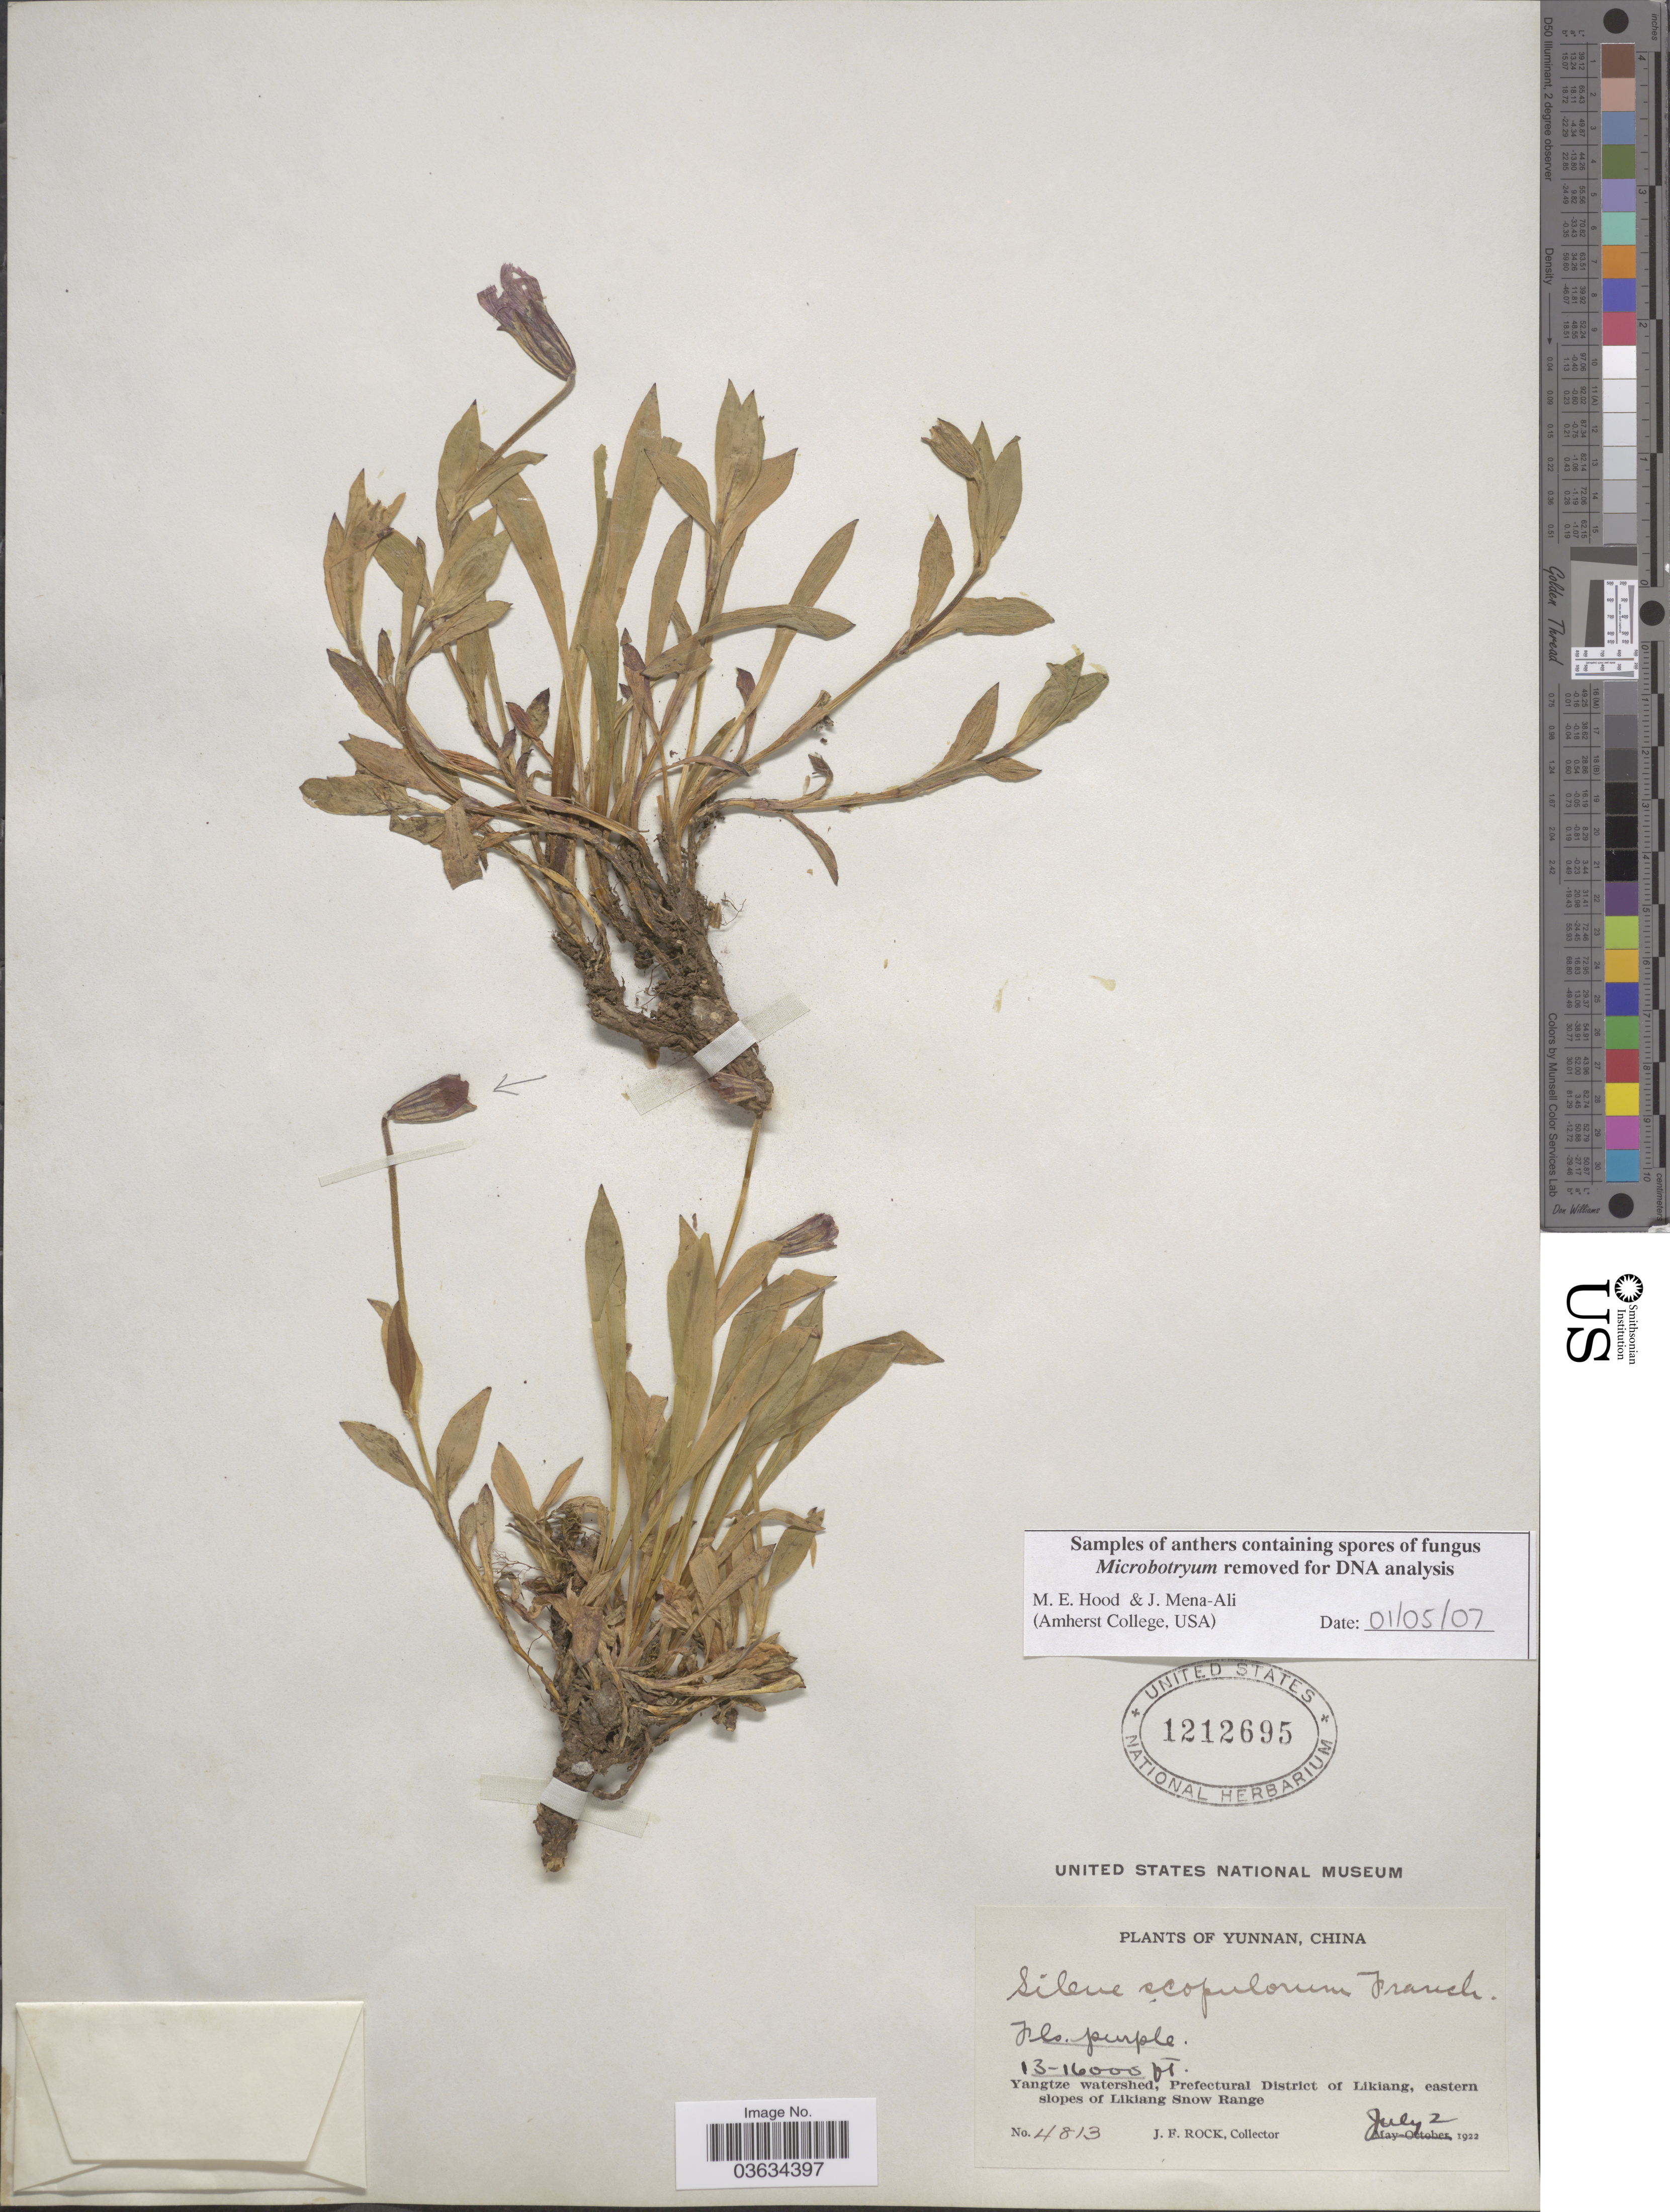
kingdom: Plantae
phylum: Tracheophyta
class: Magnoliopsida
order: Caryophyllales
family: Caryophyllaceae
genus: Silene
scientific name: Silene scopulorum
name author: Franch.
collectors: J. Rock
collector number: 4813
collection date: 1922-07-02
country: China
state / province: Yunnan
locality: Yangtze watershed, Prefectural District of Likiang, eastern slopes of Likiang Snow Range.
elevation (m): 3962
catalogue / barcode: US 1212695